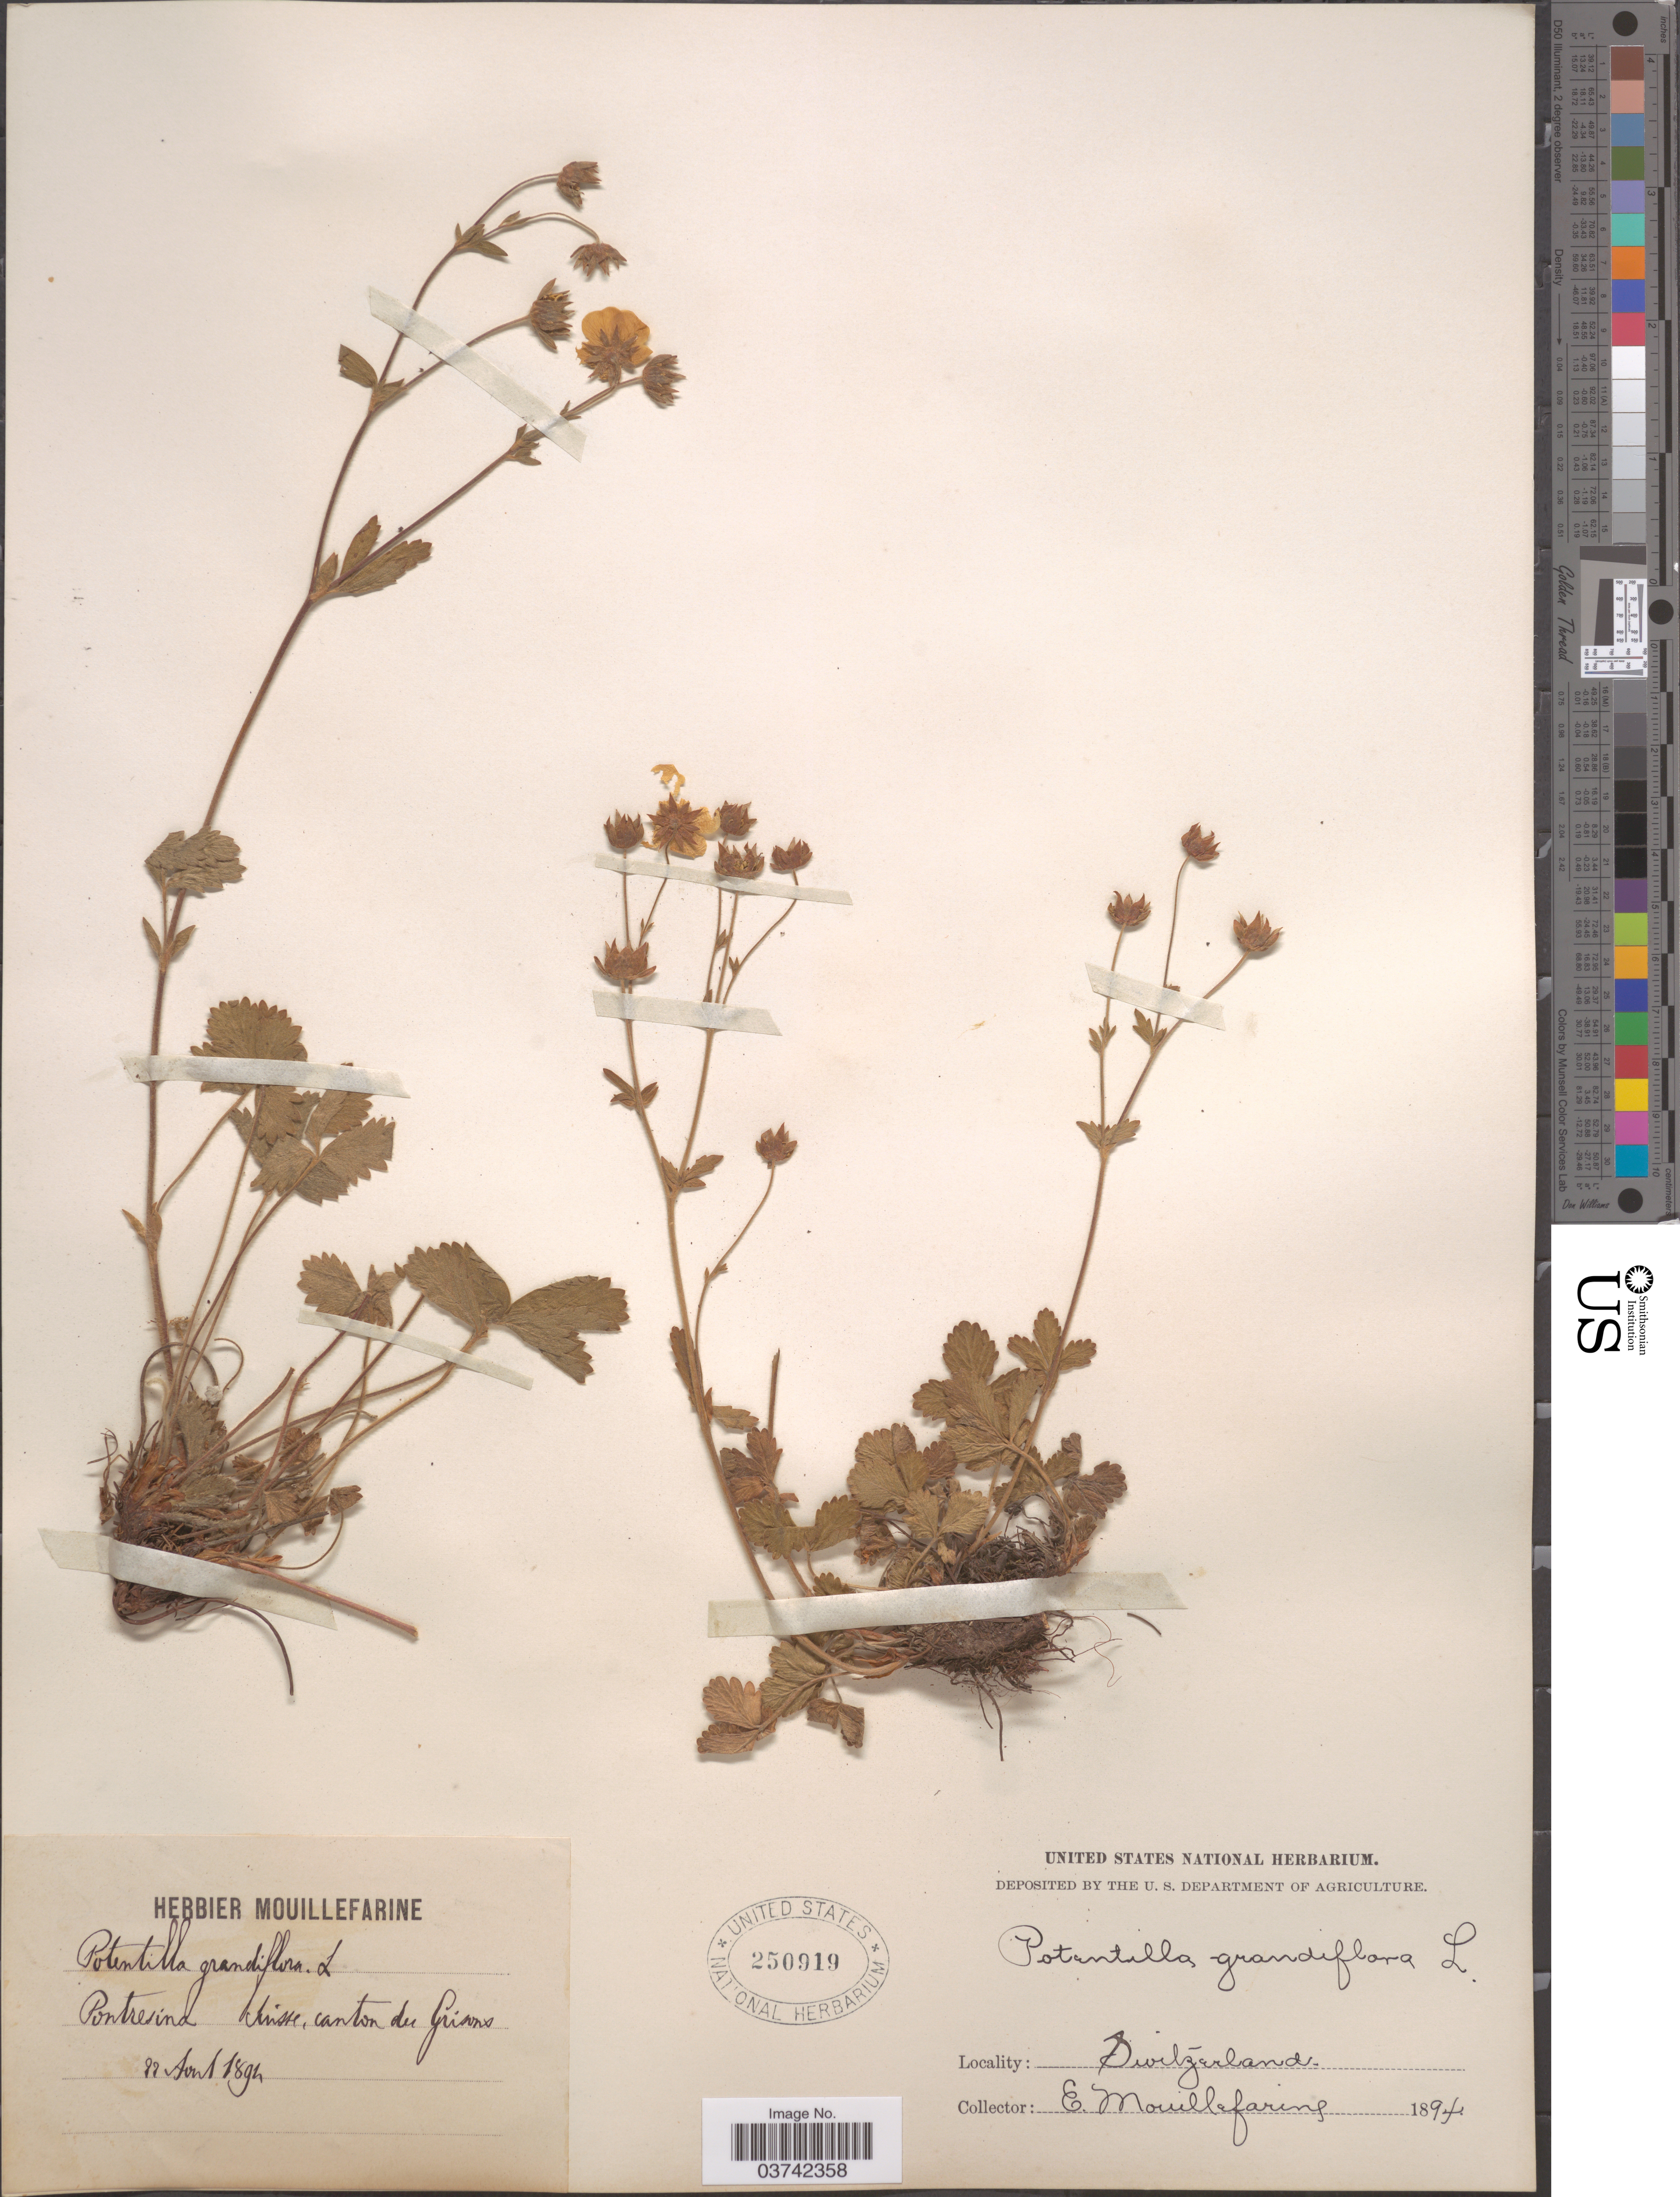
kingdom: Plantae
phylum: Tracheophyta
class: Magnoliopsida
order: Rosales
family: Rosaceae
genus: Potentilla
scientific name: Potentilla grandiflora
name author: L.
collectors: E. Mouillefarine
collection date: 1894-08-22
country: Switzerland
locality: Pontresina. Suisse, canton du Grisons.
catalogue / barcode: US 250919